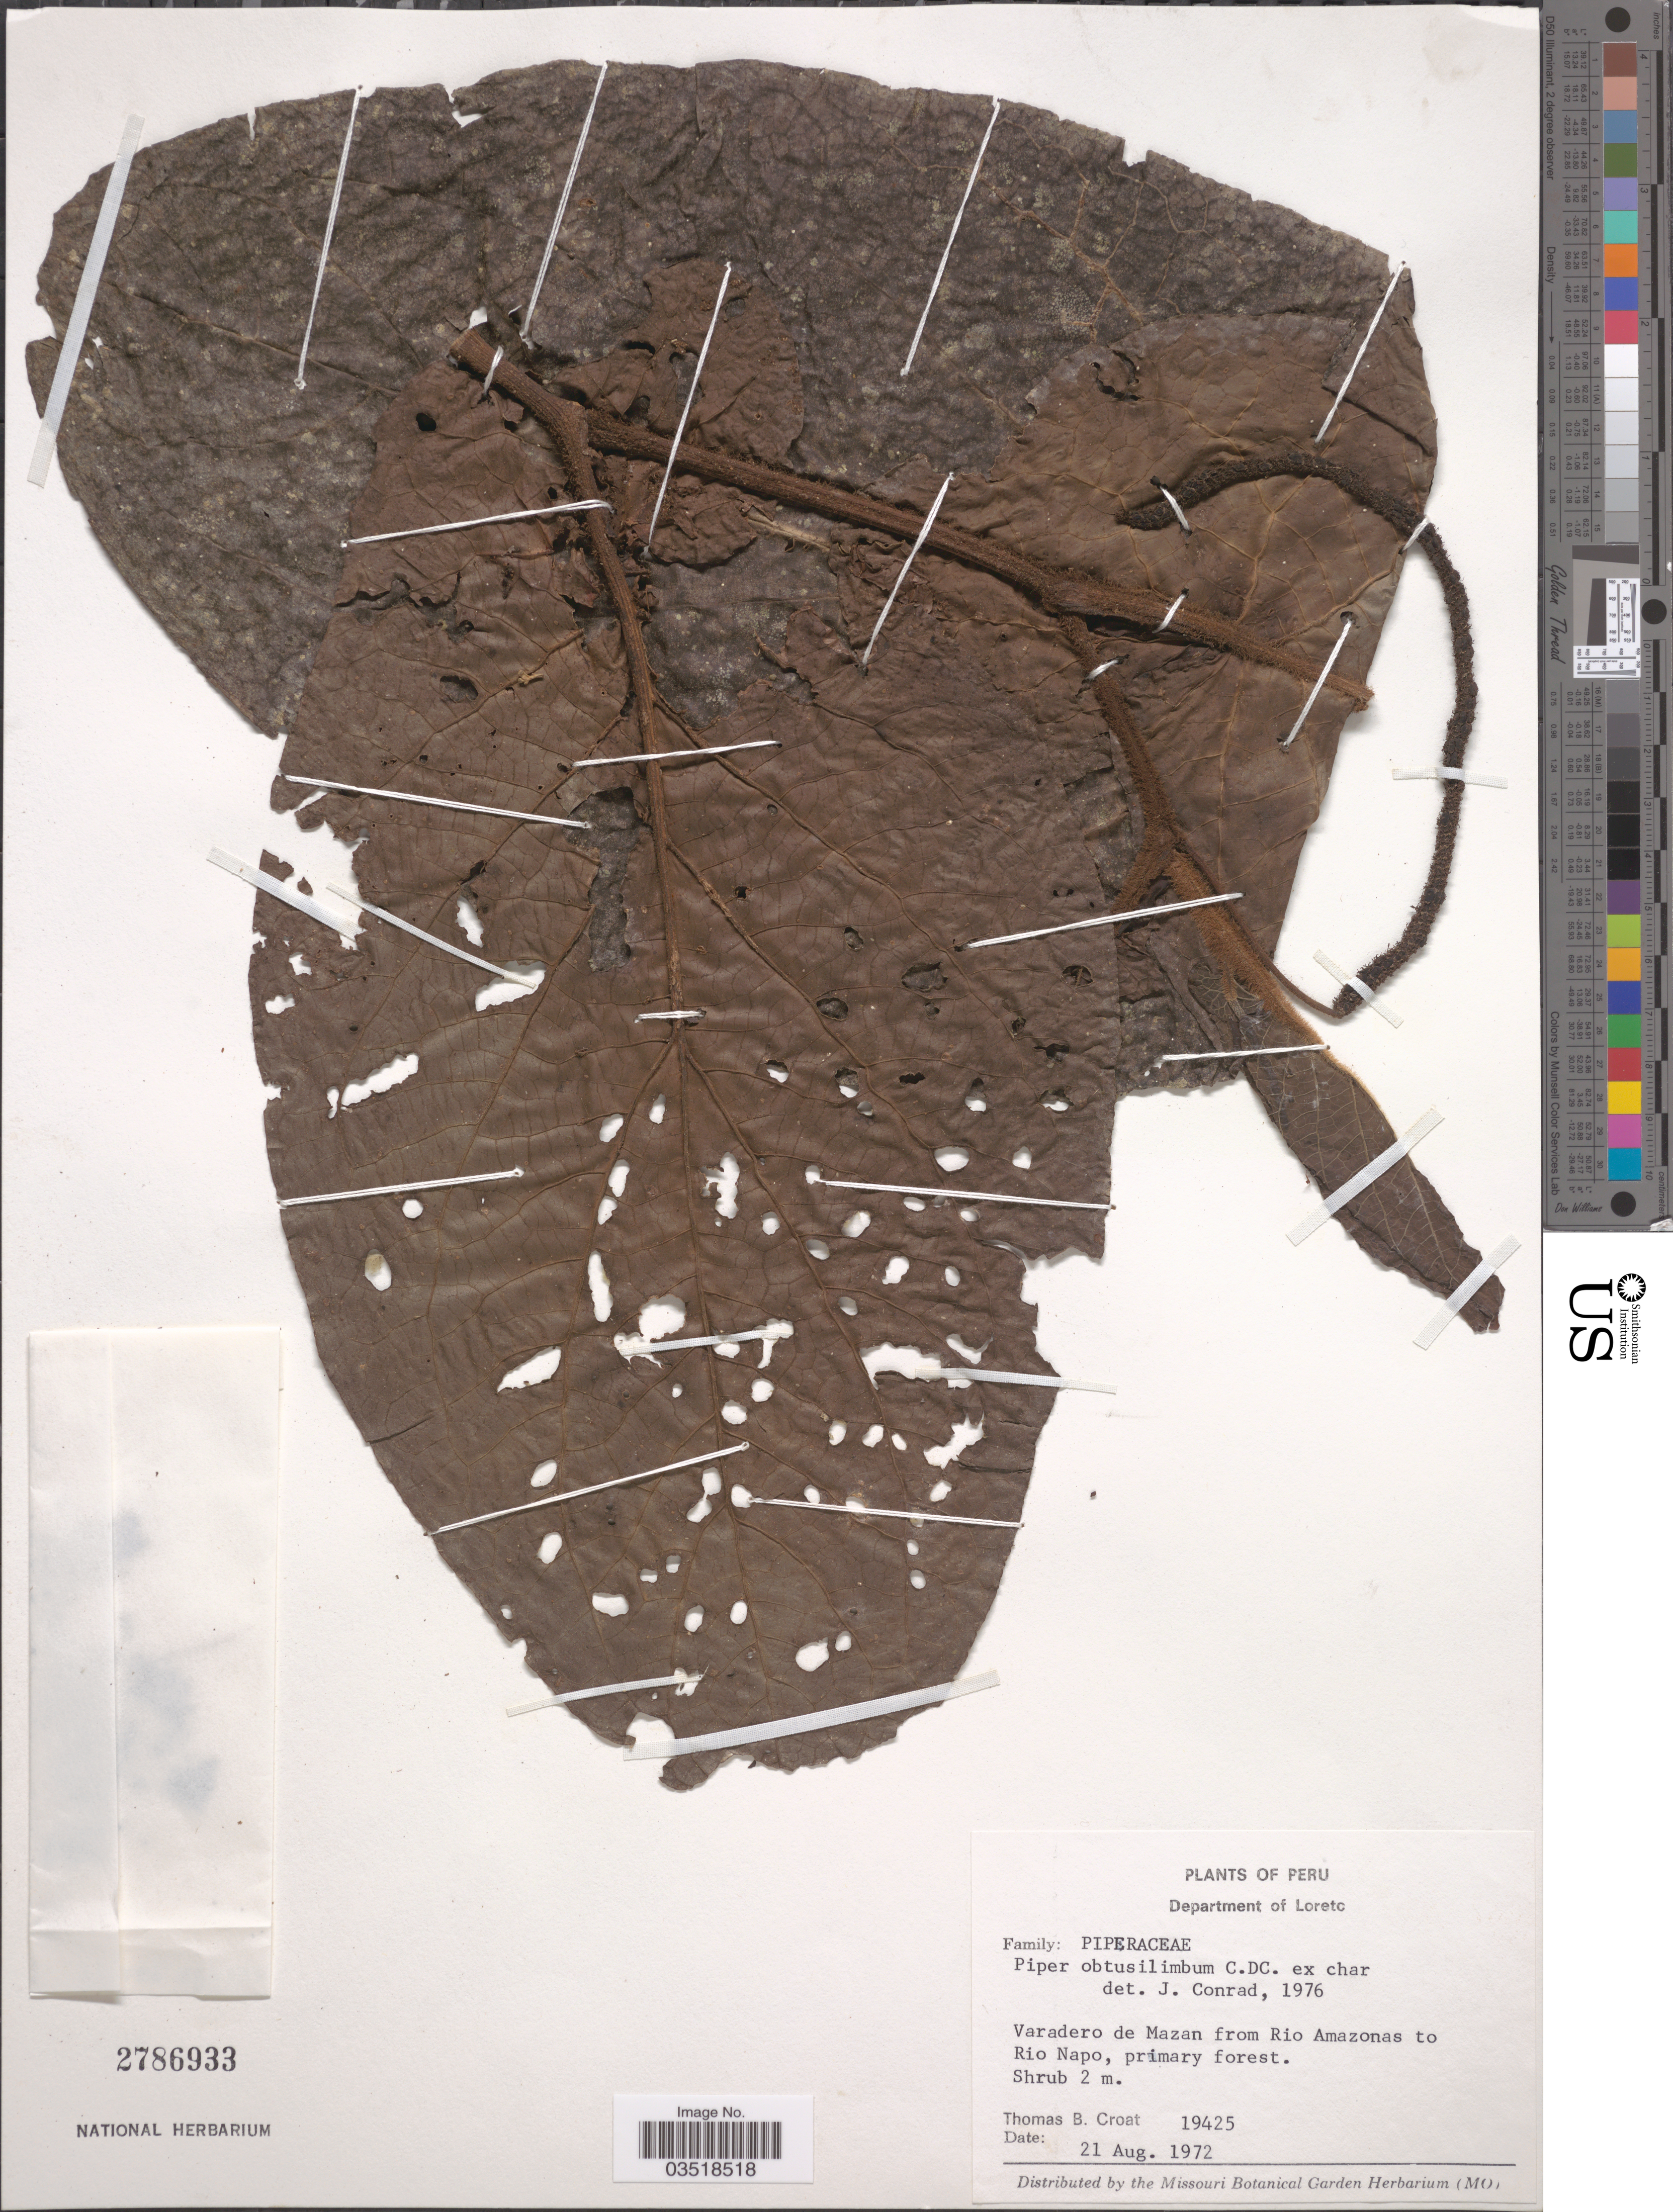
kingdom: Plantae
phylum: Tracheophyta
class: Magnoliopsida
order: Piperales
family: Piperaceae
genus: Piper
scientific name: Piper obtusilimbum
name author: C. DC.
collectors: T. B. Croat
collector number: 19425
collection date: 1972-08-21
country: Peru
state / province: Loreto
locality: Department of Loreto. Varadero de Mazan from Rio Amazonas to Rio Napo.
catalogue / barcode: US 2786933